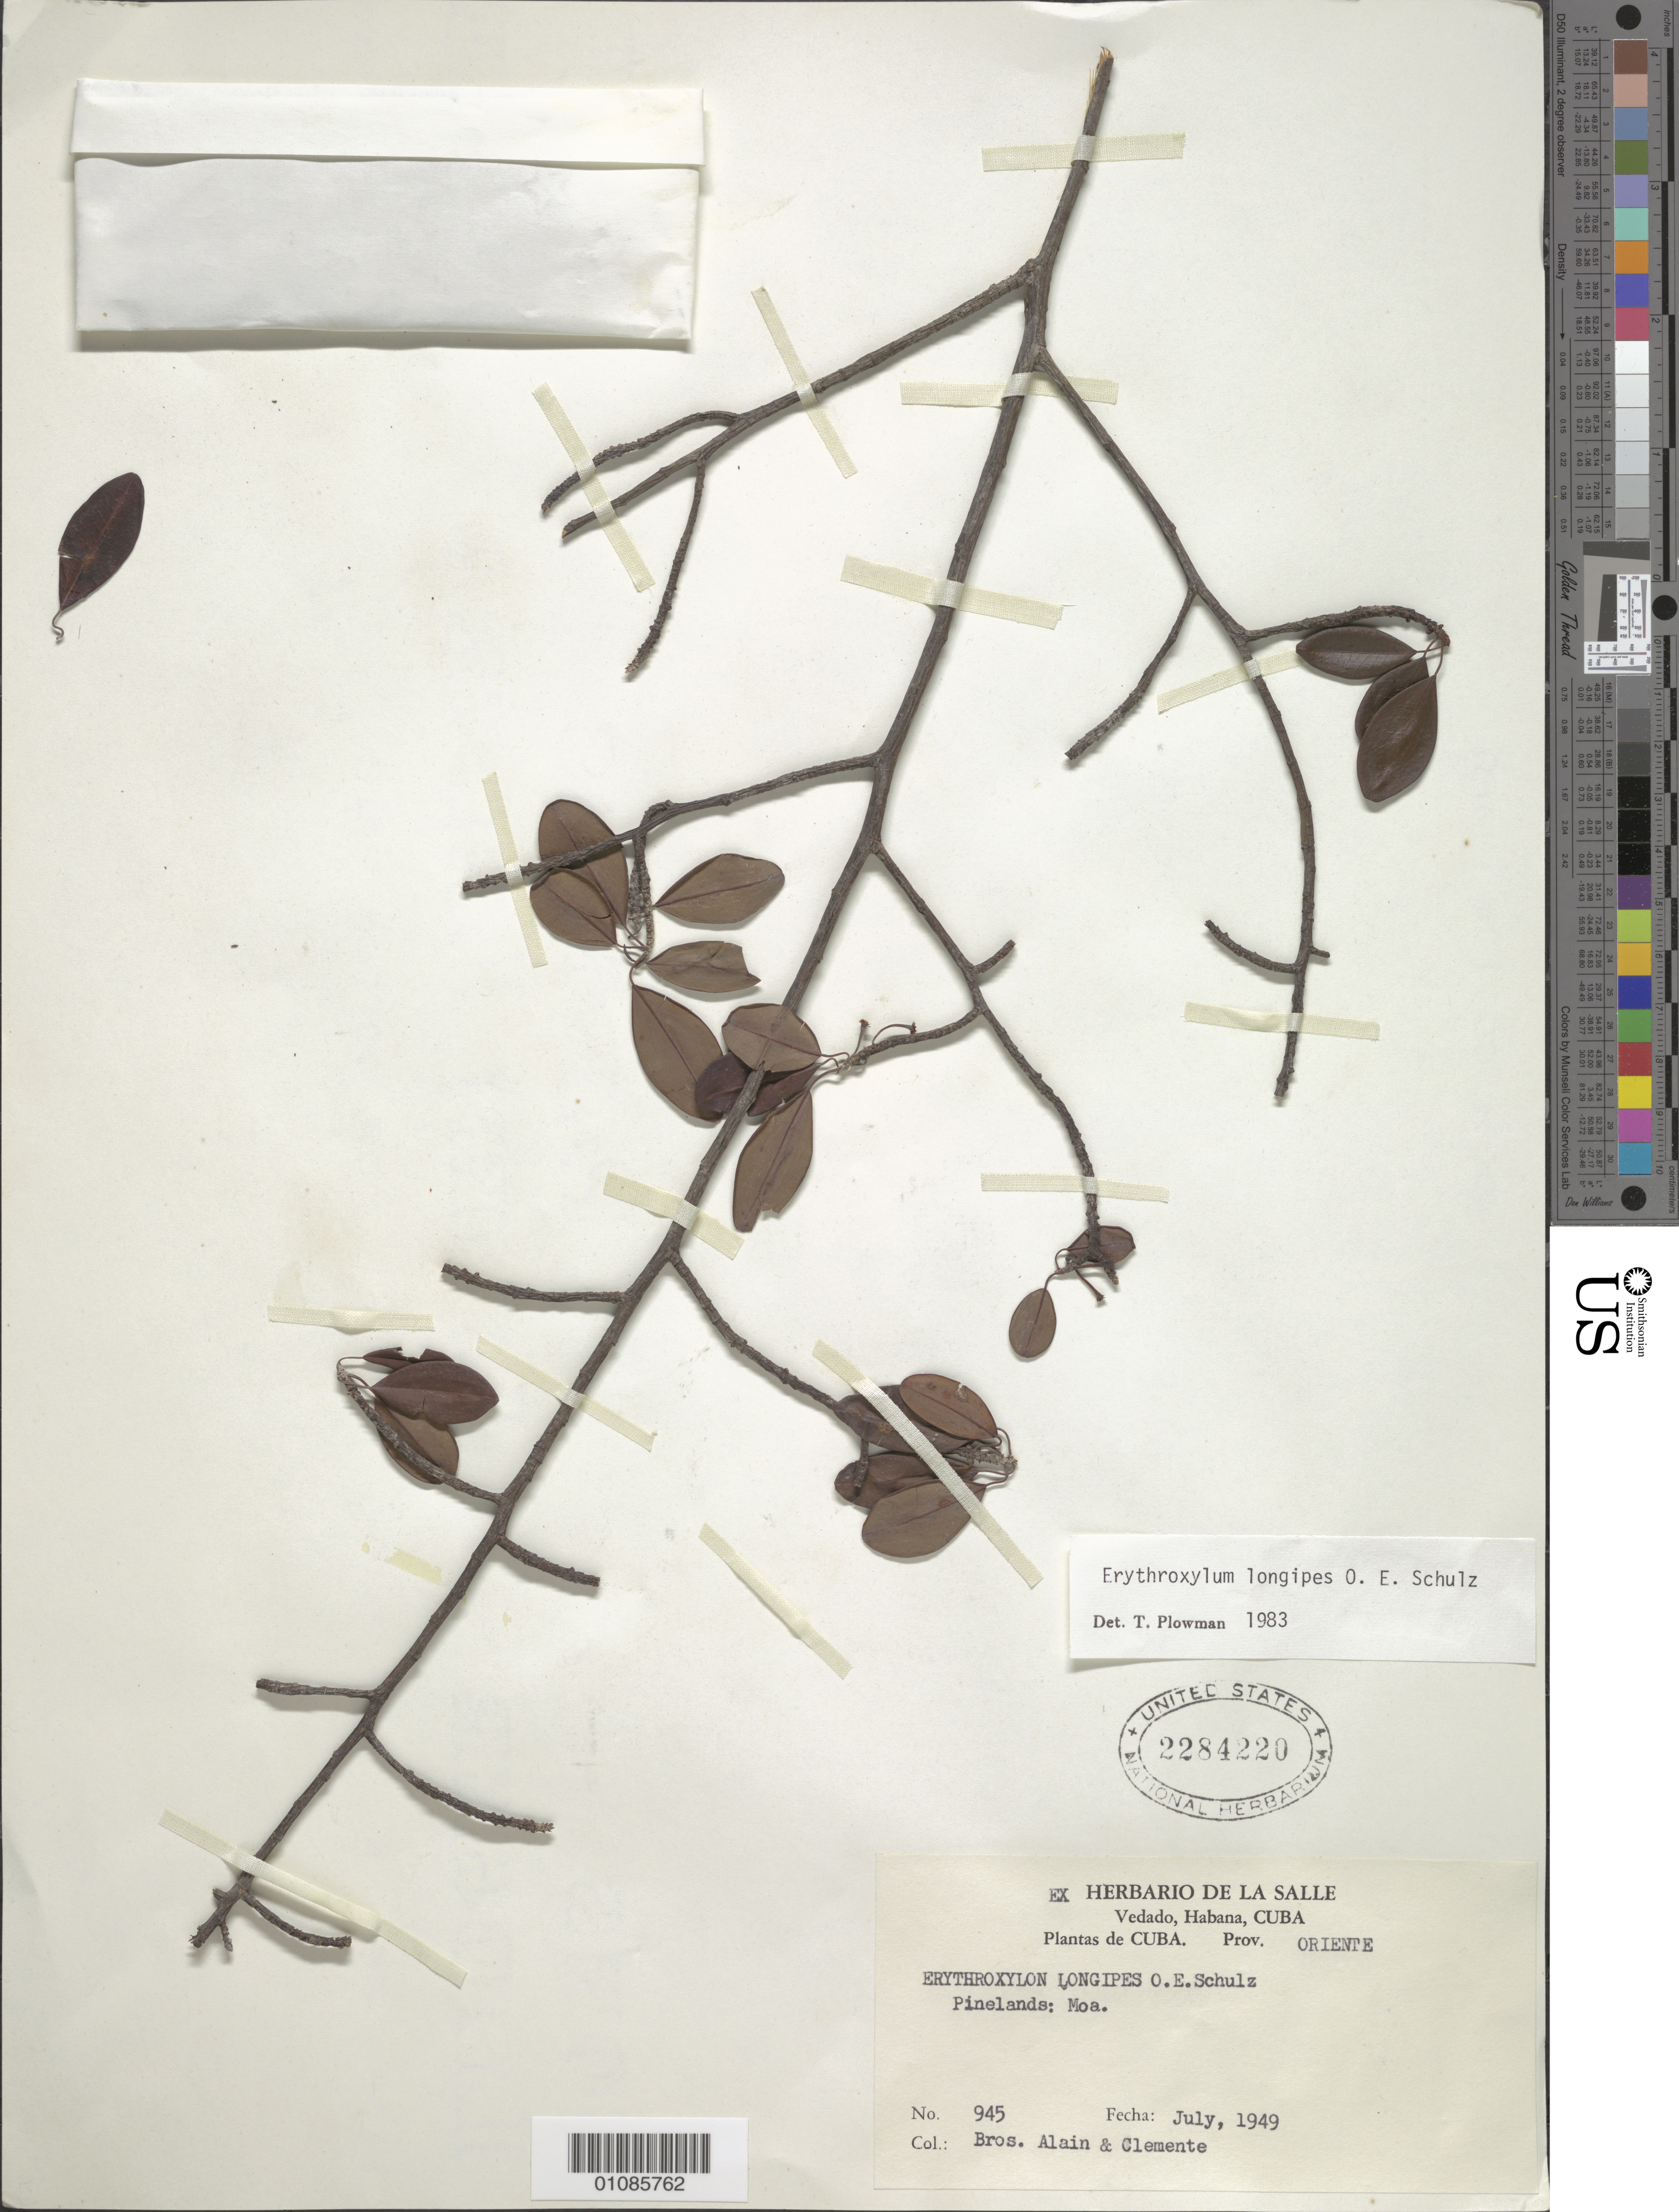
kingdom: Plantae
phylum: Tracheophyta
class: Magnoliopsida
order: Malpighiales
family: Erythroxylaceae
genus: Erythroxylum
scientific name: Erythroxylum longipes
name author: O.E. Schulz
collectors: A. H. Liogier & Bro. Clemente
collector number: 945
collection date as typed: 09 Jul 1949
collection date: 1949-07-09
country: Cuba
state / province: Holguín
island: Cuba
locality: Moa [Oriente]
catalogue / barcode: US 2284220